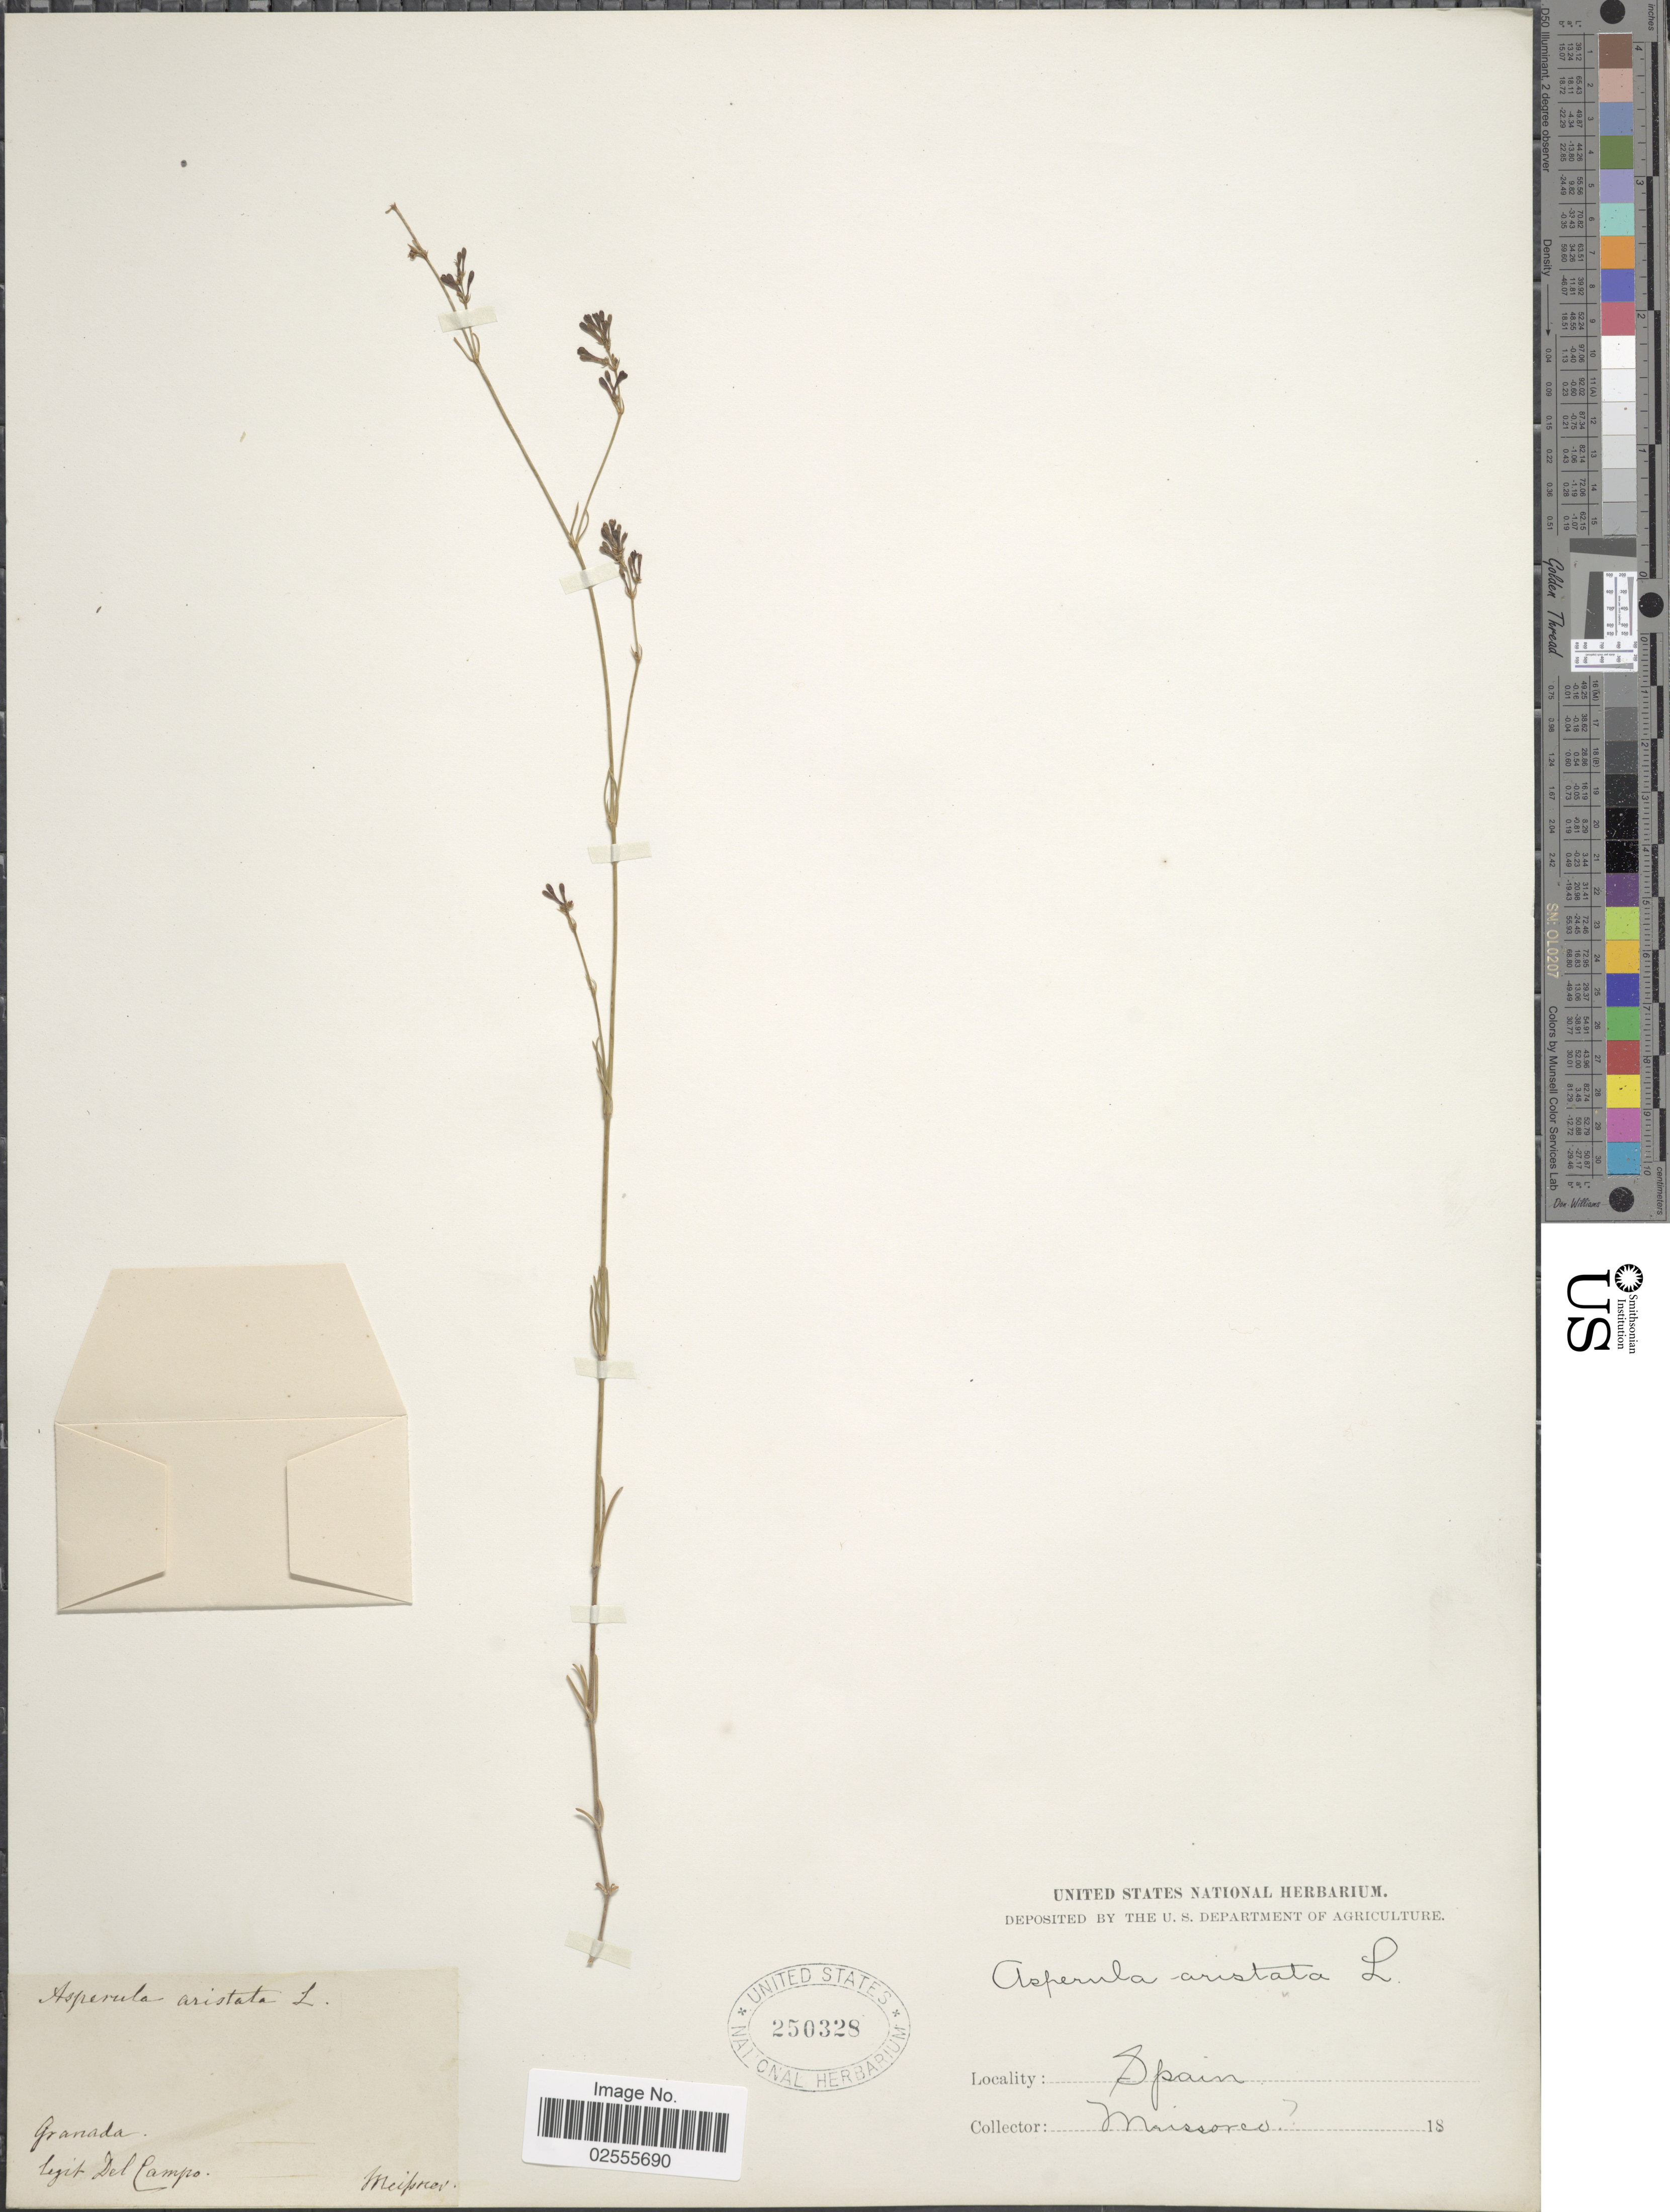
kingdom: Plantae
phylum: Tracheophyta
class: Magnoliopsida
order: Gentianales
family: Rubiaceae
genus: Asperula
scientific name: Asperula aristata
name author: L. f.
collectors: Meifoner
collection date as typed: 18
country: Spain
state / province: Andalucía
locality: Granada, Del Campo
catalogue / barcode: US 250328